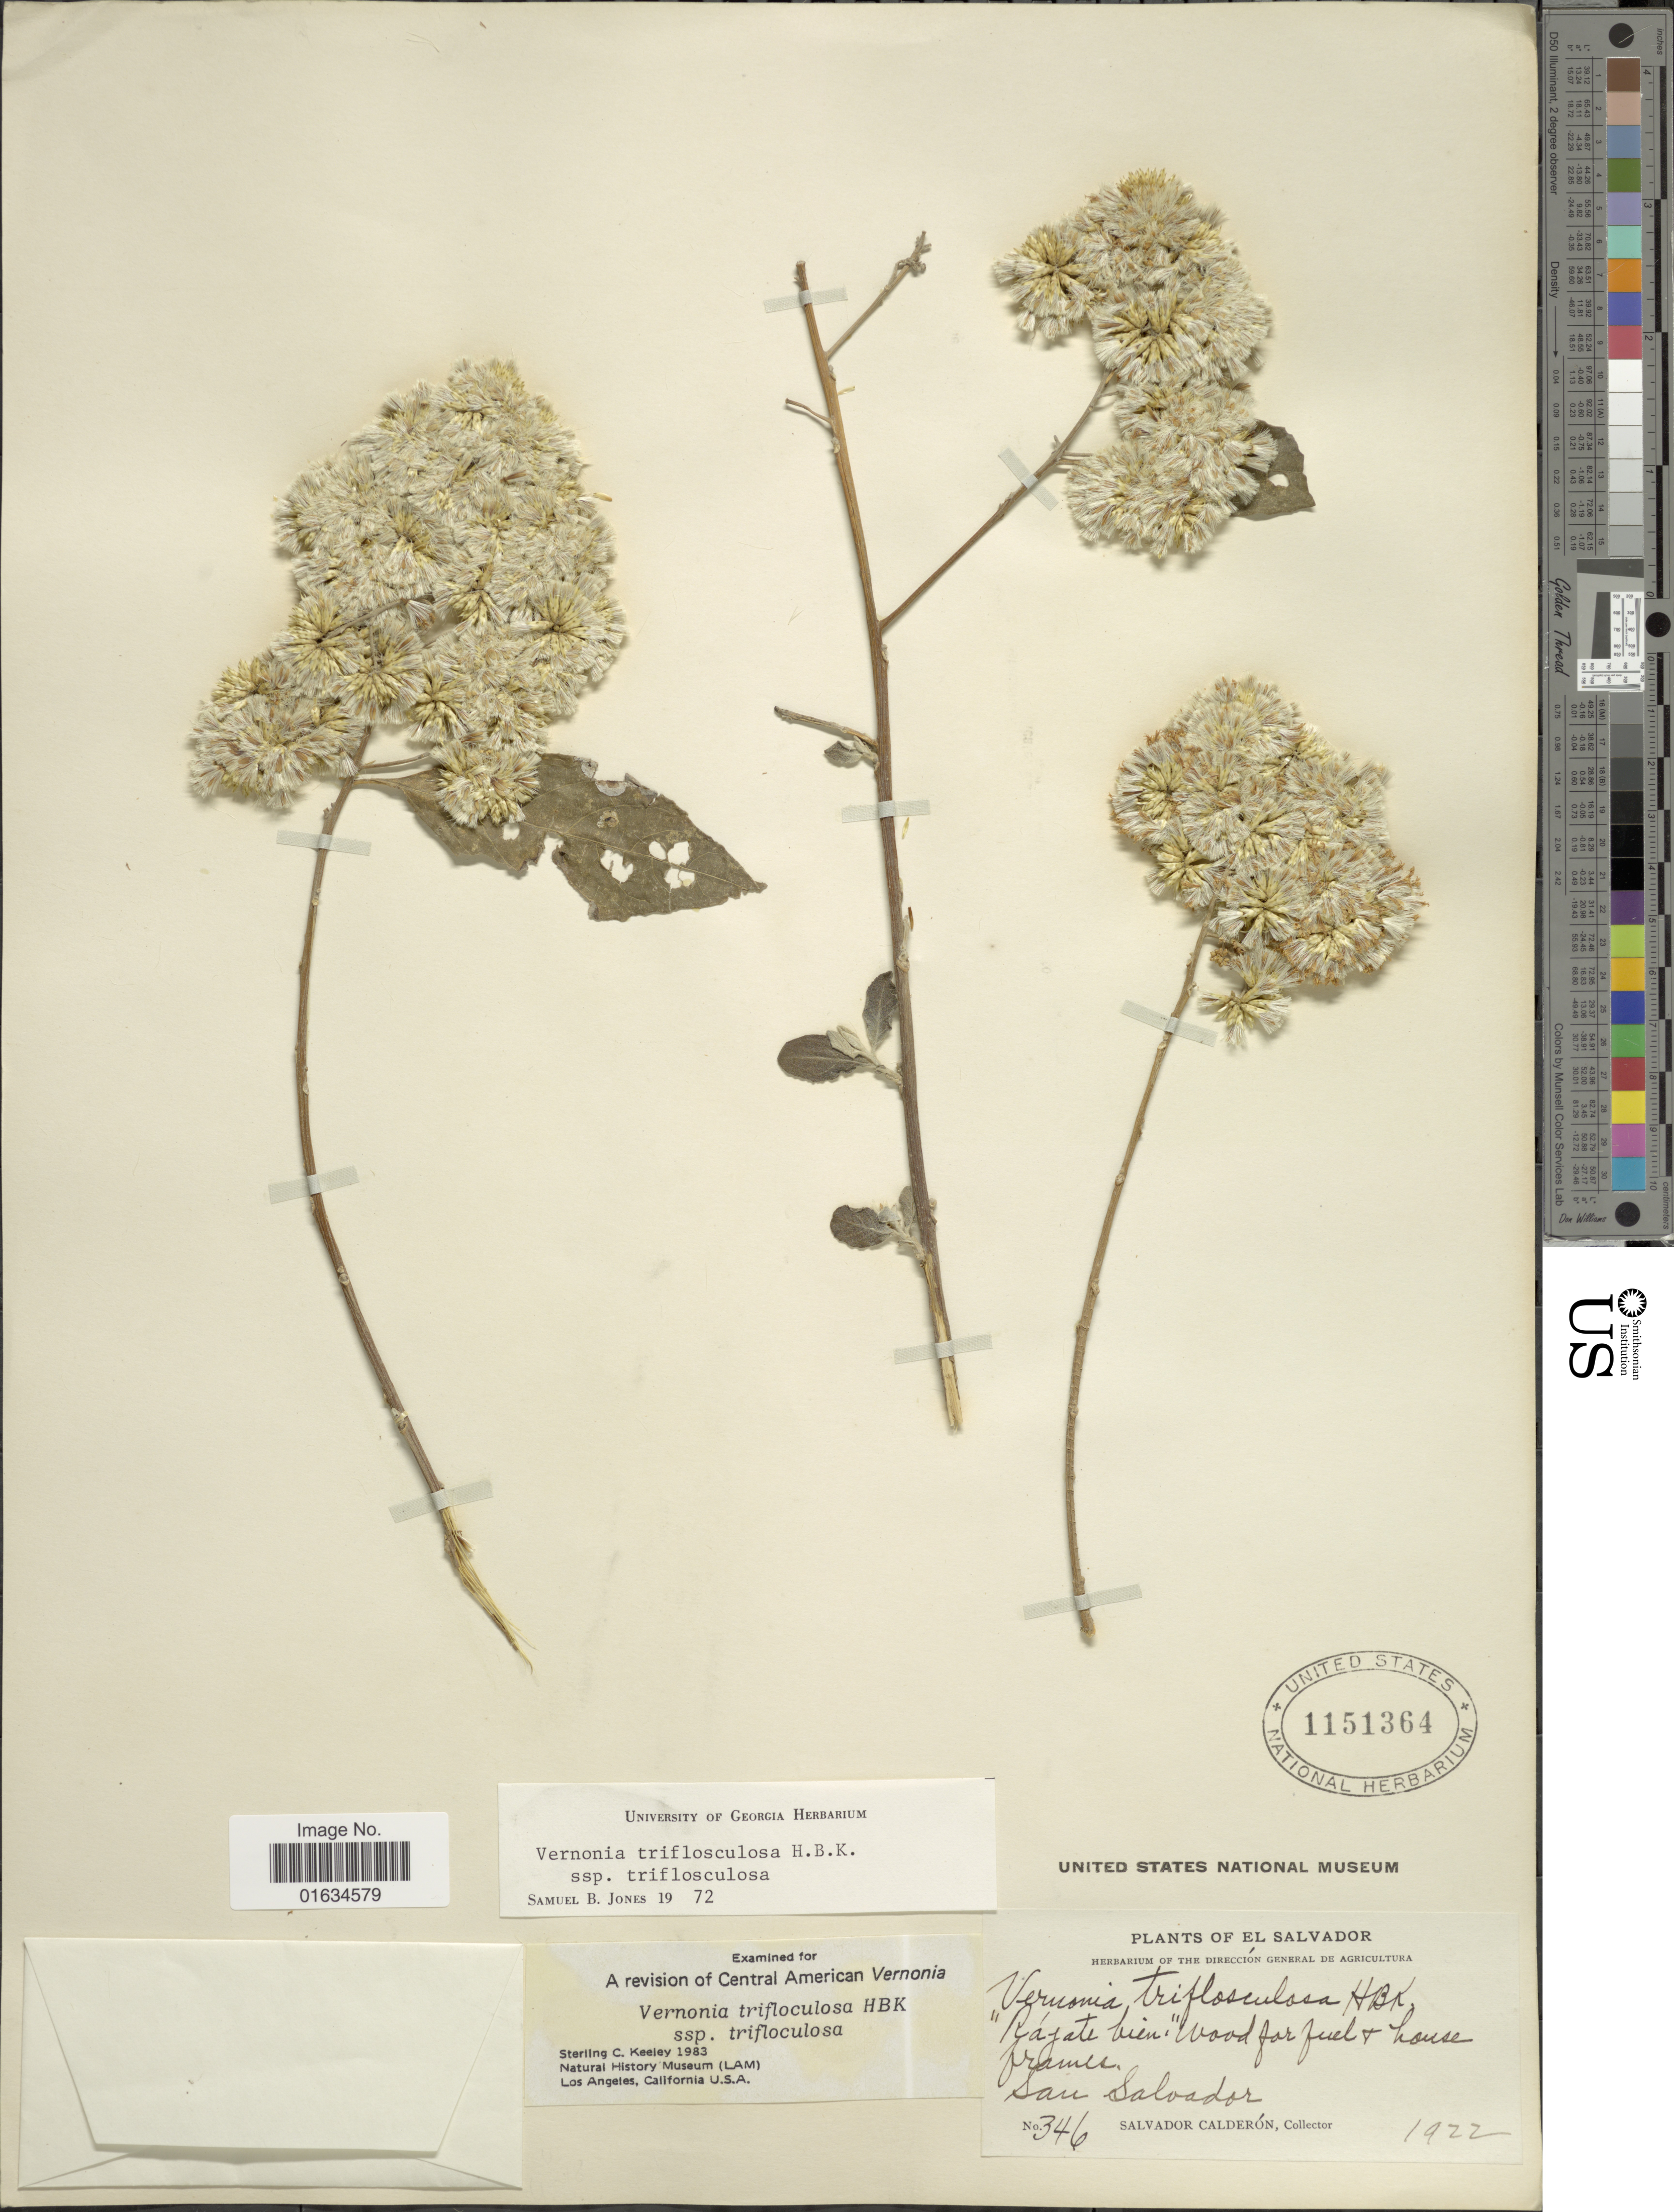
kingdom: Plantae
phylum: Tracheophyta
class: Magnoliopsida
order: Asterales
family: Asteraceae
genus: Eremosis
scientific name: Eremosis triflosculosa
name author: (Kunth) Gleason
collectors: S. Calderón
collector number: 346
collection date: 1922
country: El Salvador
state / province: San Salvador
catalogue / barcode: US 1151364